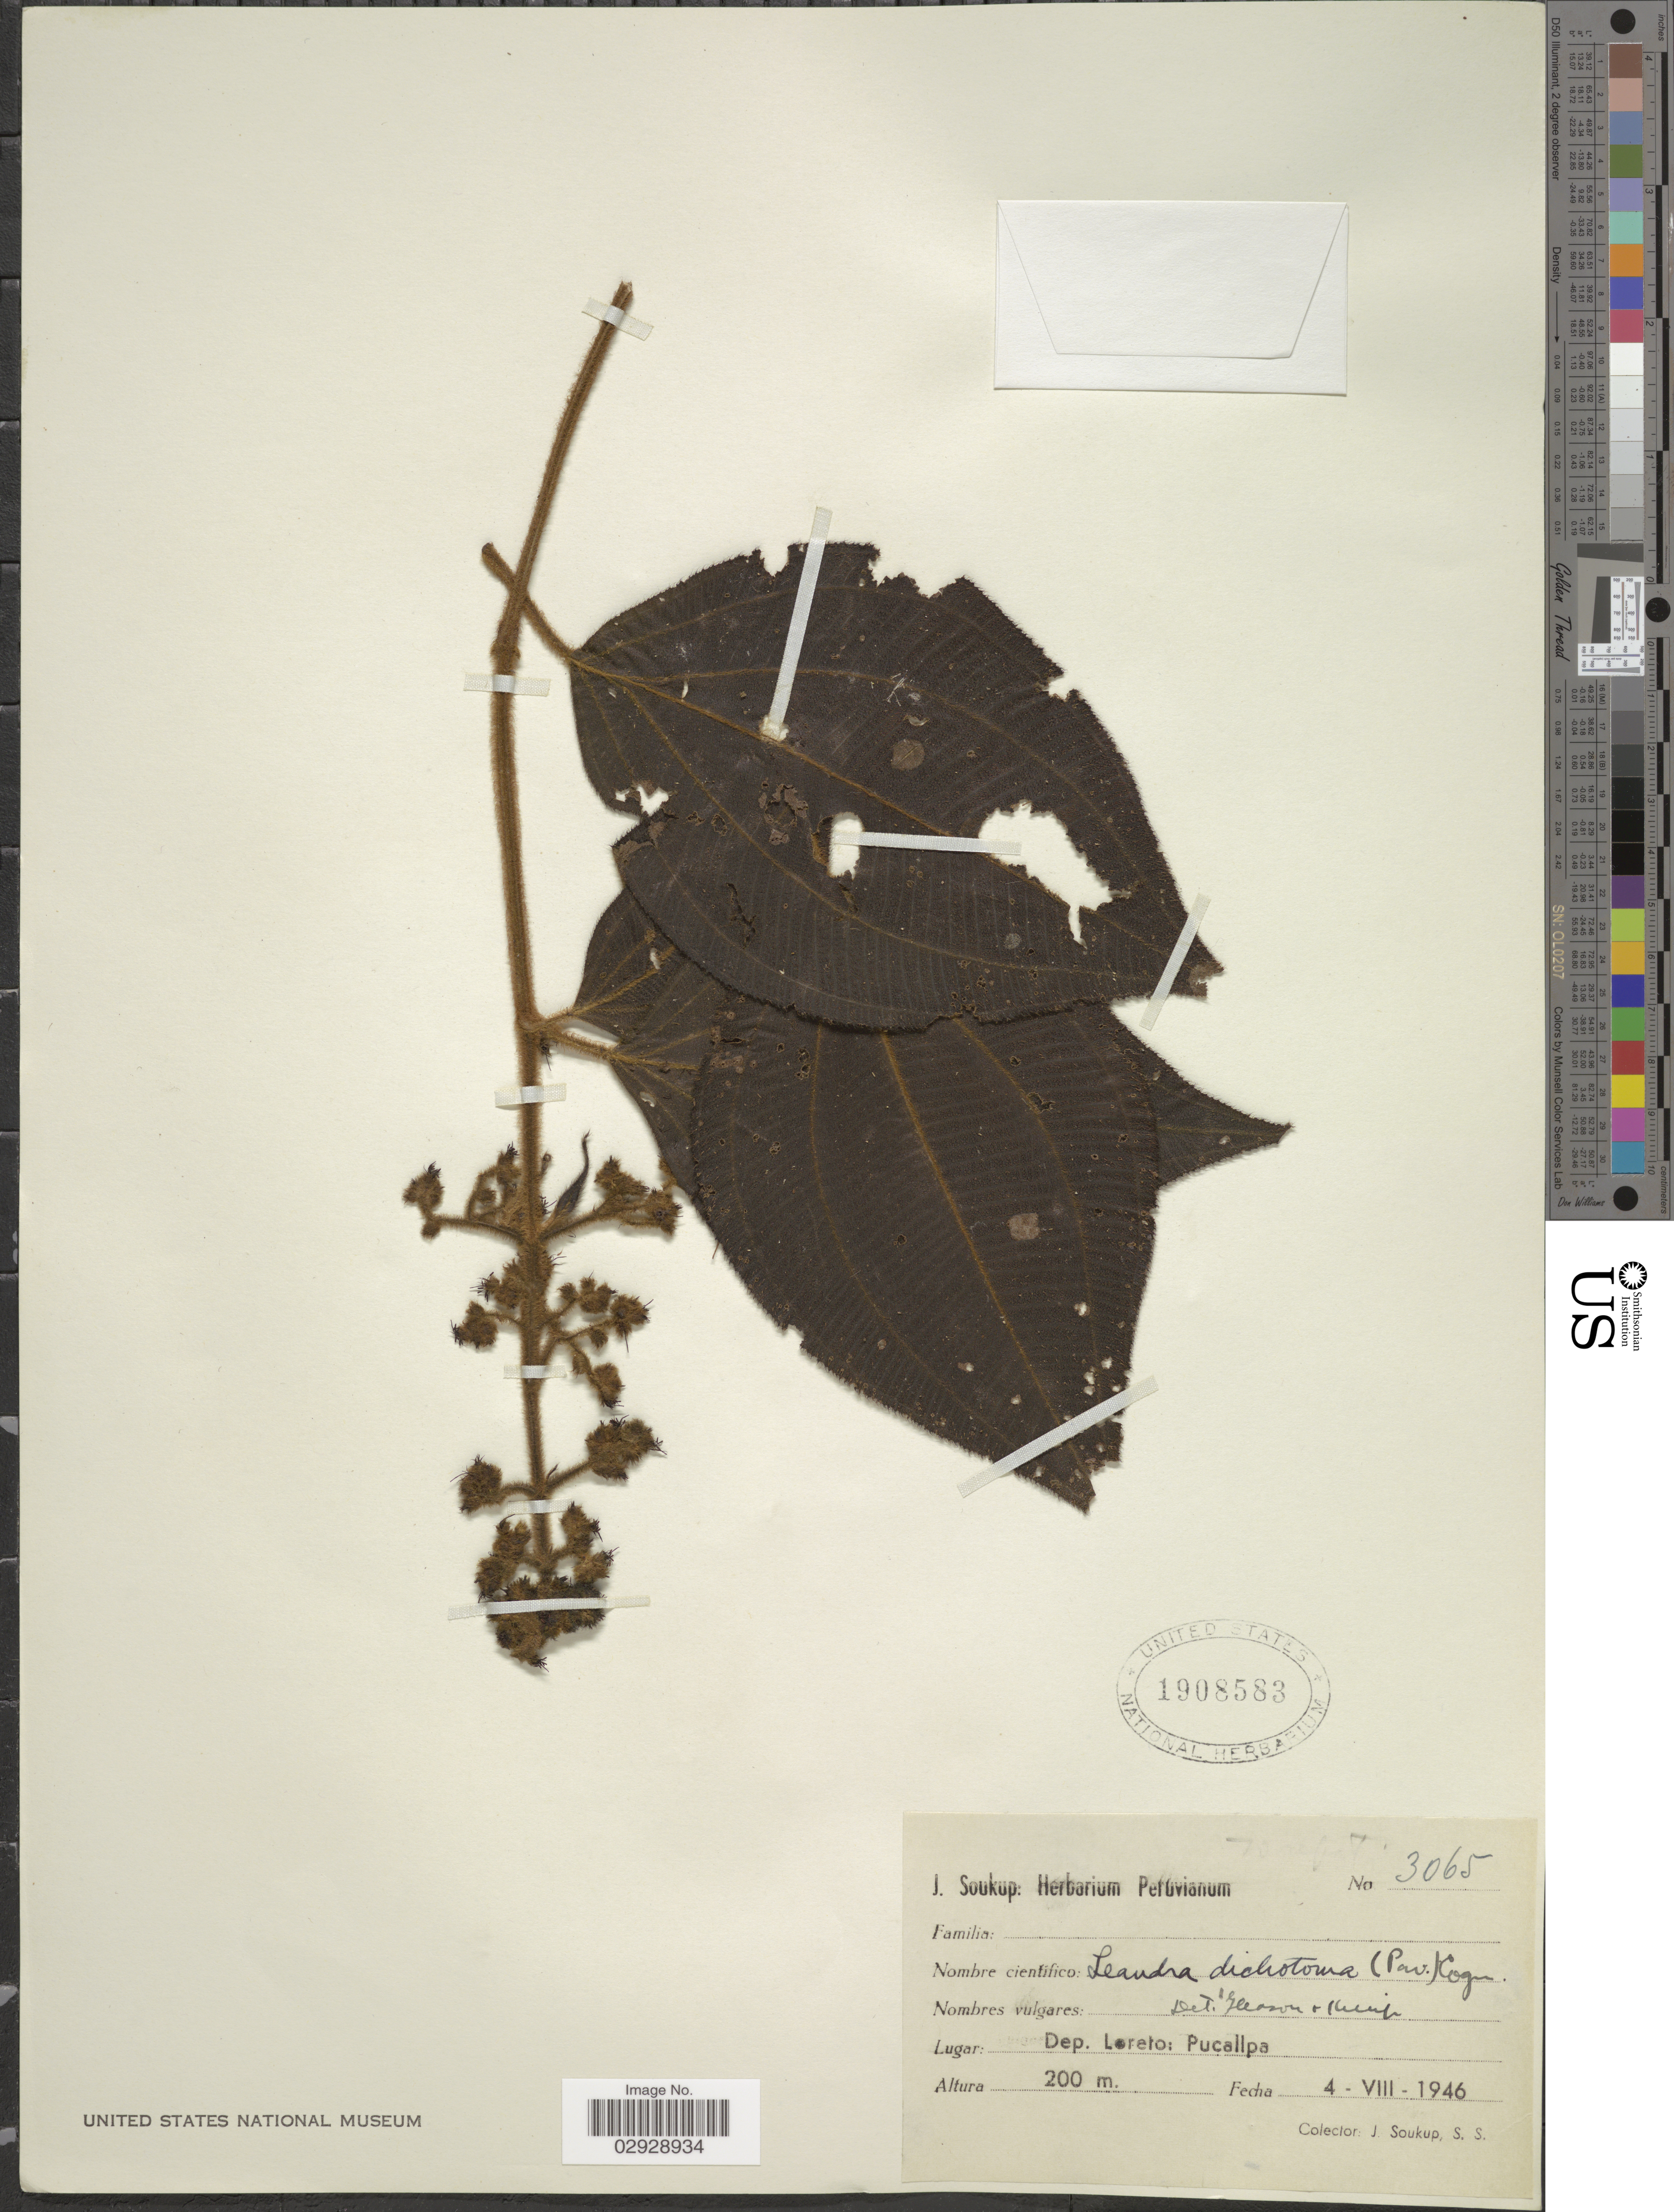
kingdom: Plantae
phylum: Tracheophyta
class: Magnoliopsida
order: Myrtales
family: Melastomataceae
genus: Leandra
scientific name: Leandra dichotoma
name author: (D. Don) Cogn.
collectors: J. Soukup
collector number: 3065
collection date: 1946-08-04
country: Peru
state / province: Loreto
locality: Dep. Loreto: Pucallpa.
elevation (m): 200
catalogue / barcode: US 1908583